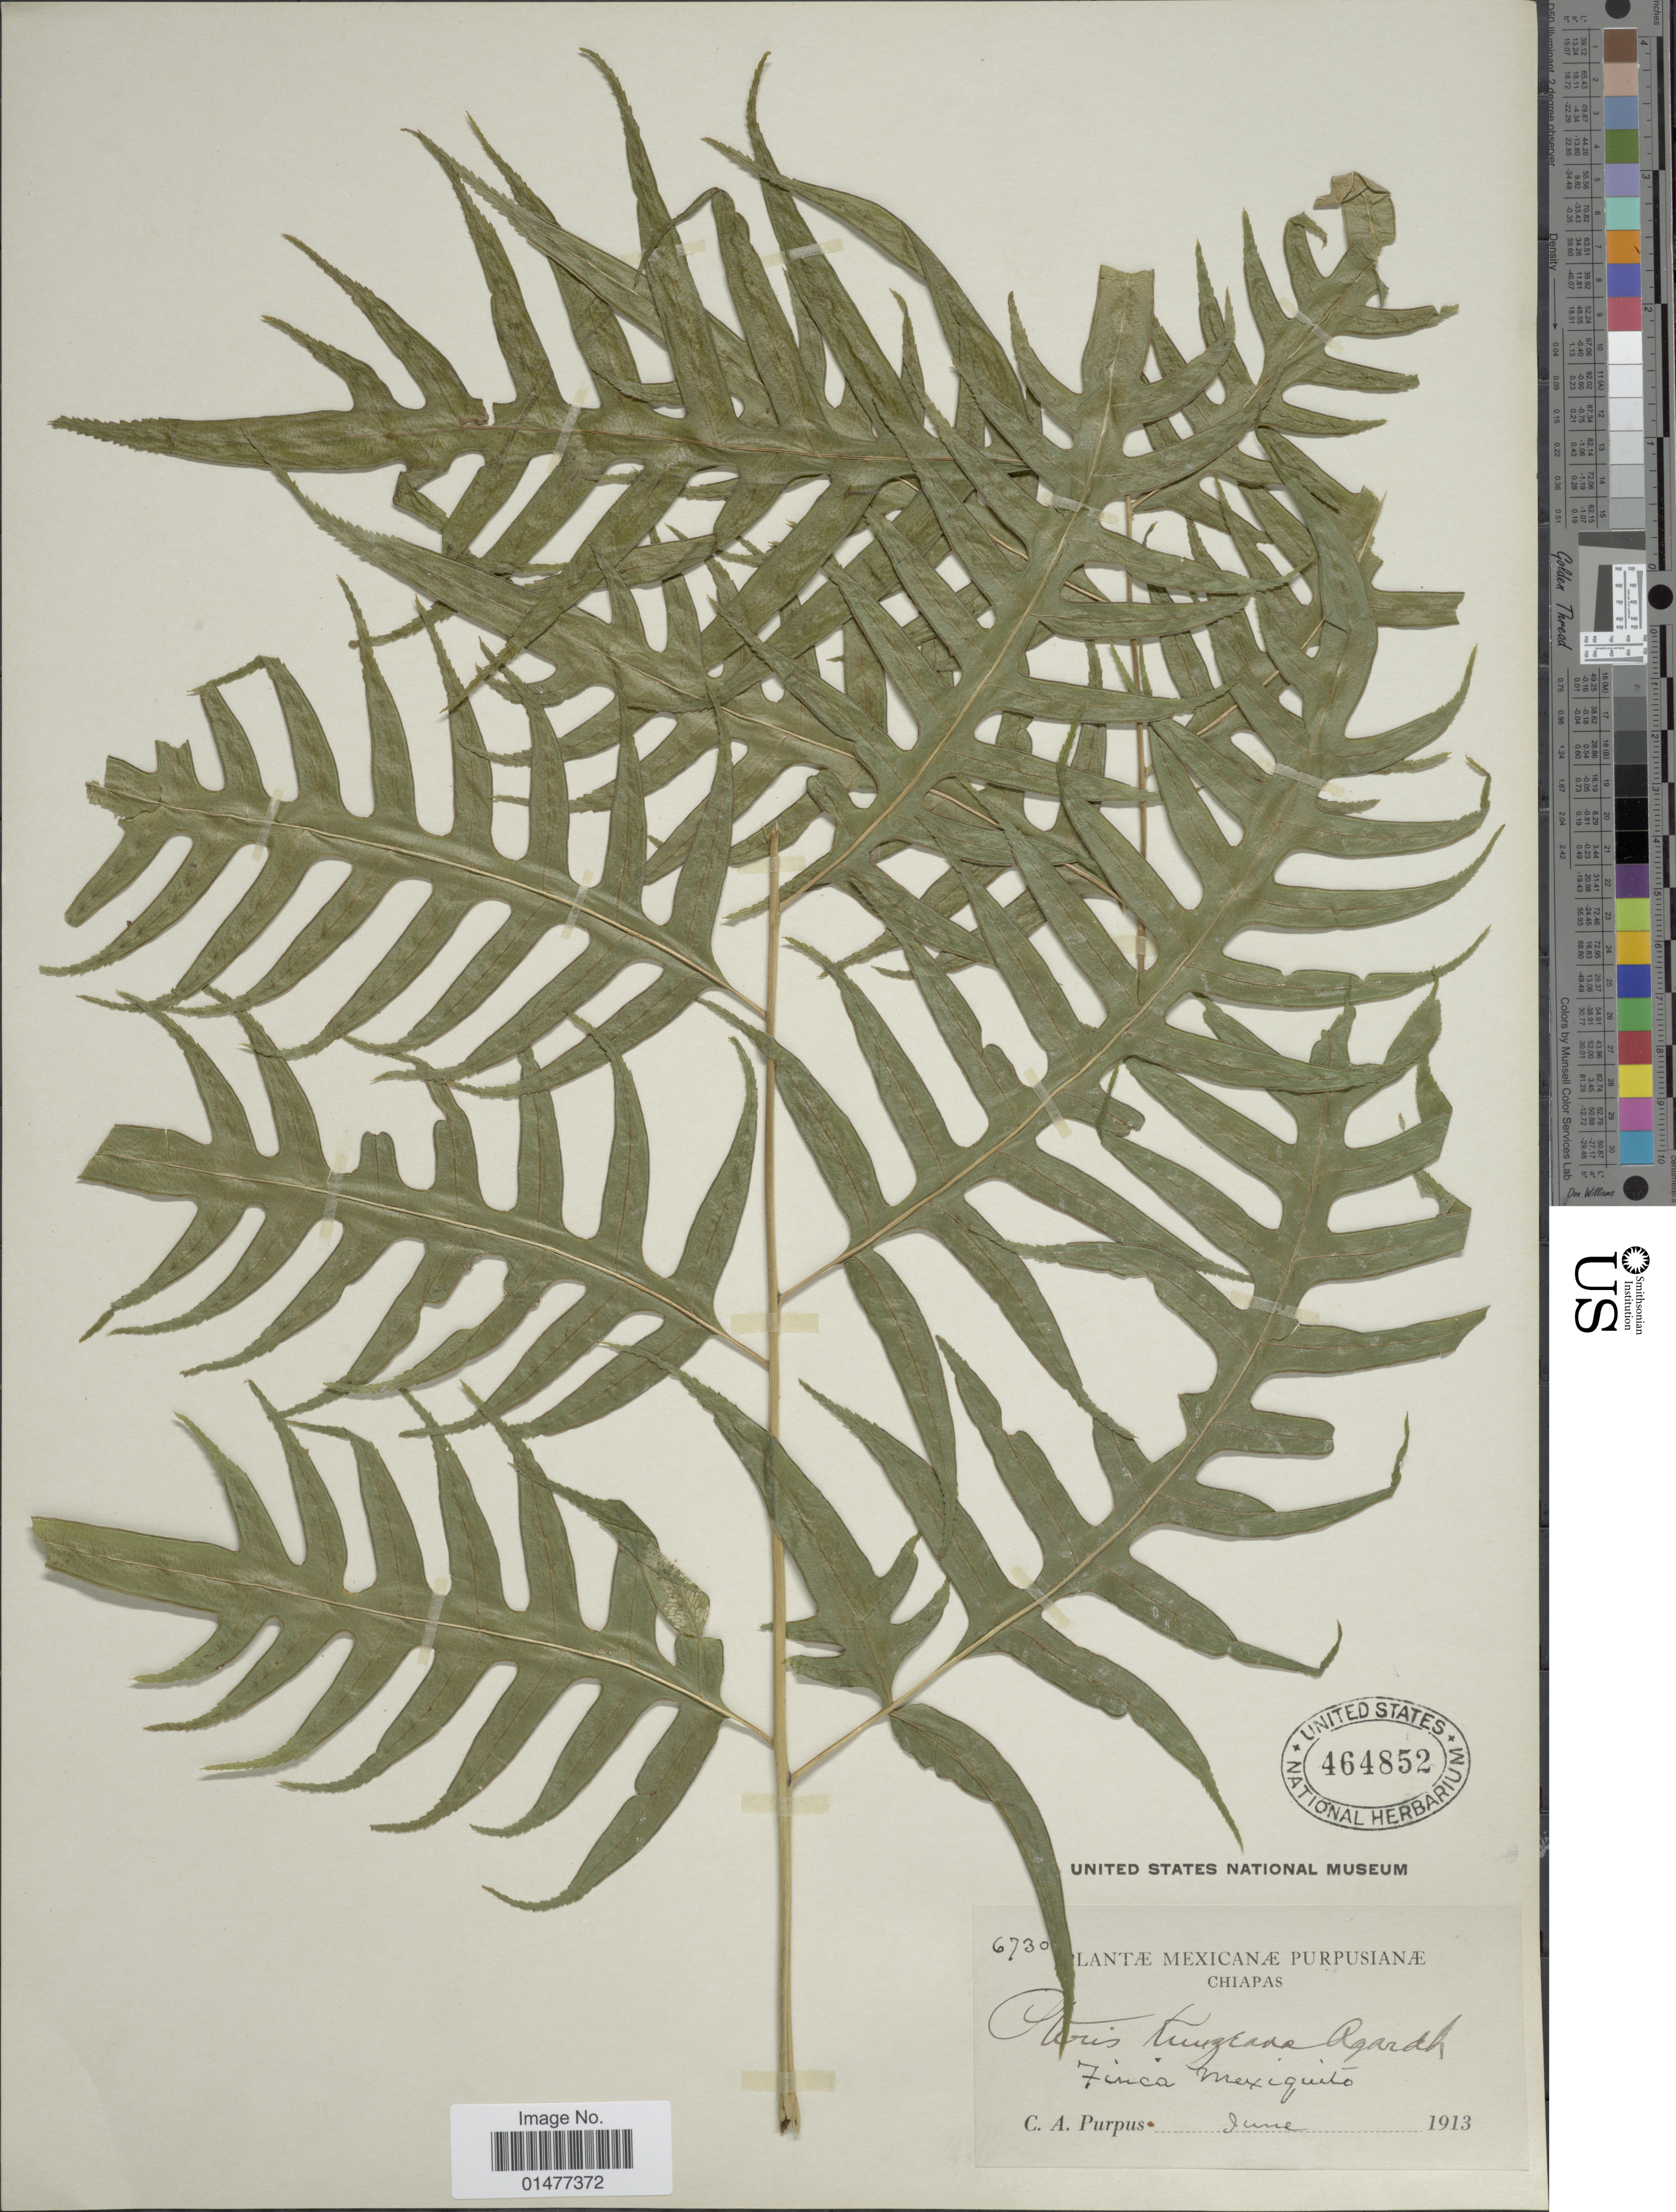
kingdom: Plantae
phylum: Tracheophyta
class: Polypodiopsida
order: Polypodiales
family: Pteridaceae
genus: Pteris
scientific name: Pteris altissima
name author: Poir.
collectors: C. A. Purpus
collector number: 6730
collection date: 1913-06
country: Mexico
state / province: Chiapas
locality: Finca Mexiquito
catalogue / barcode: US 464852